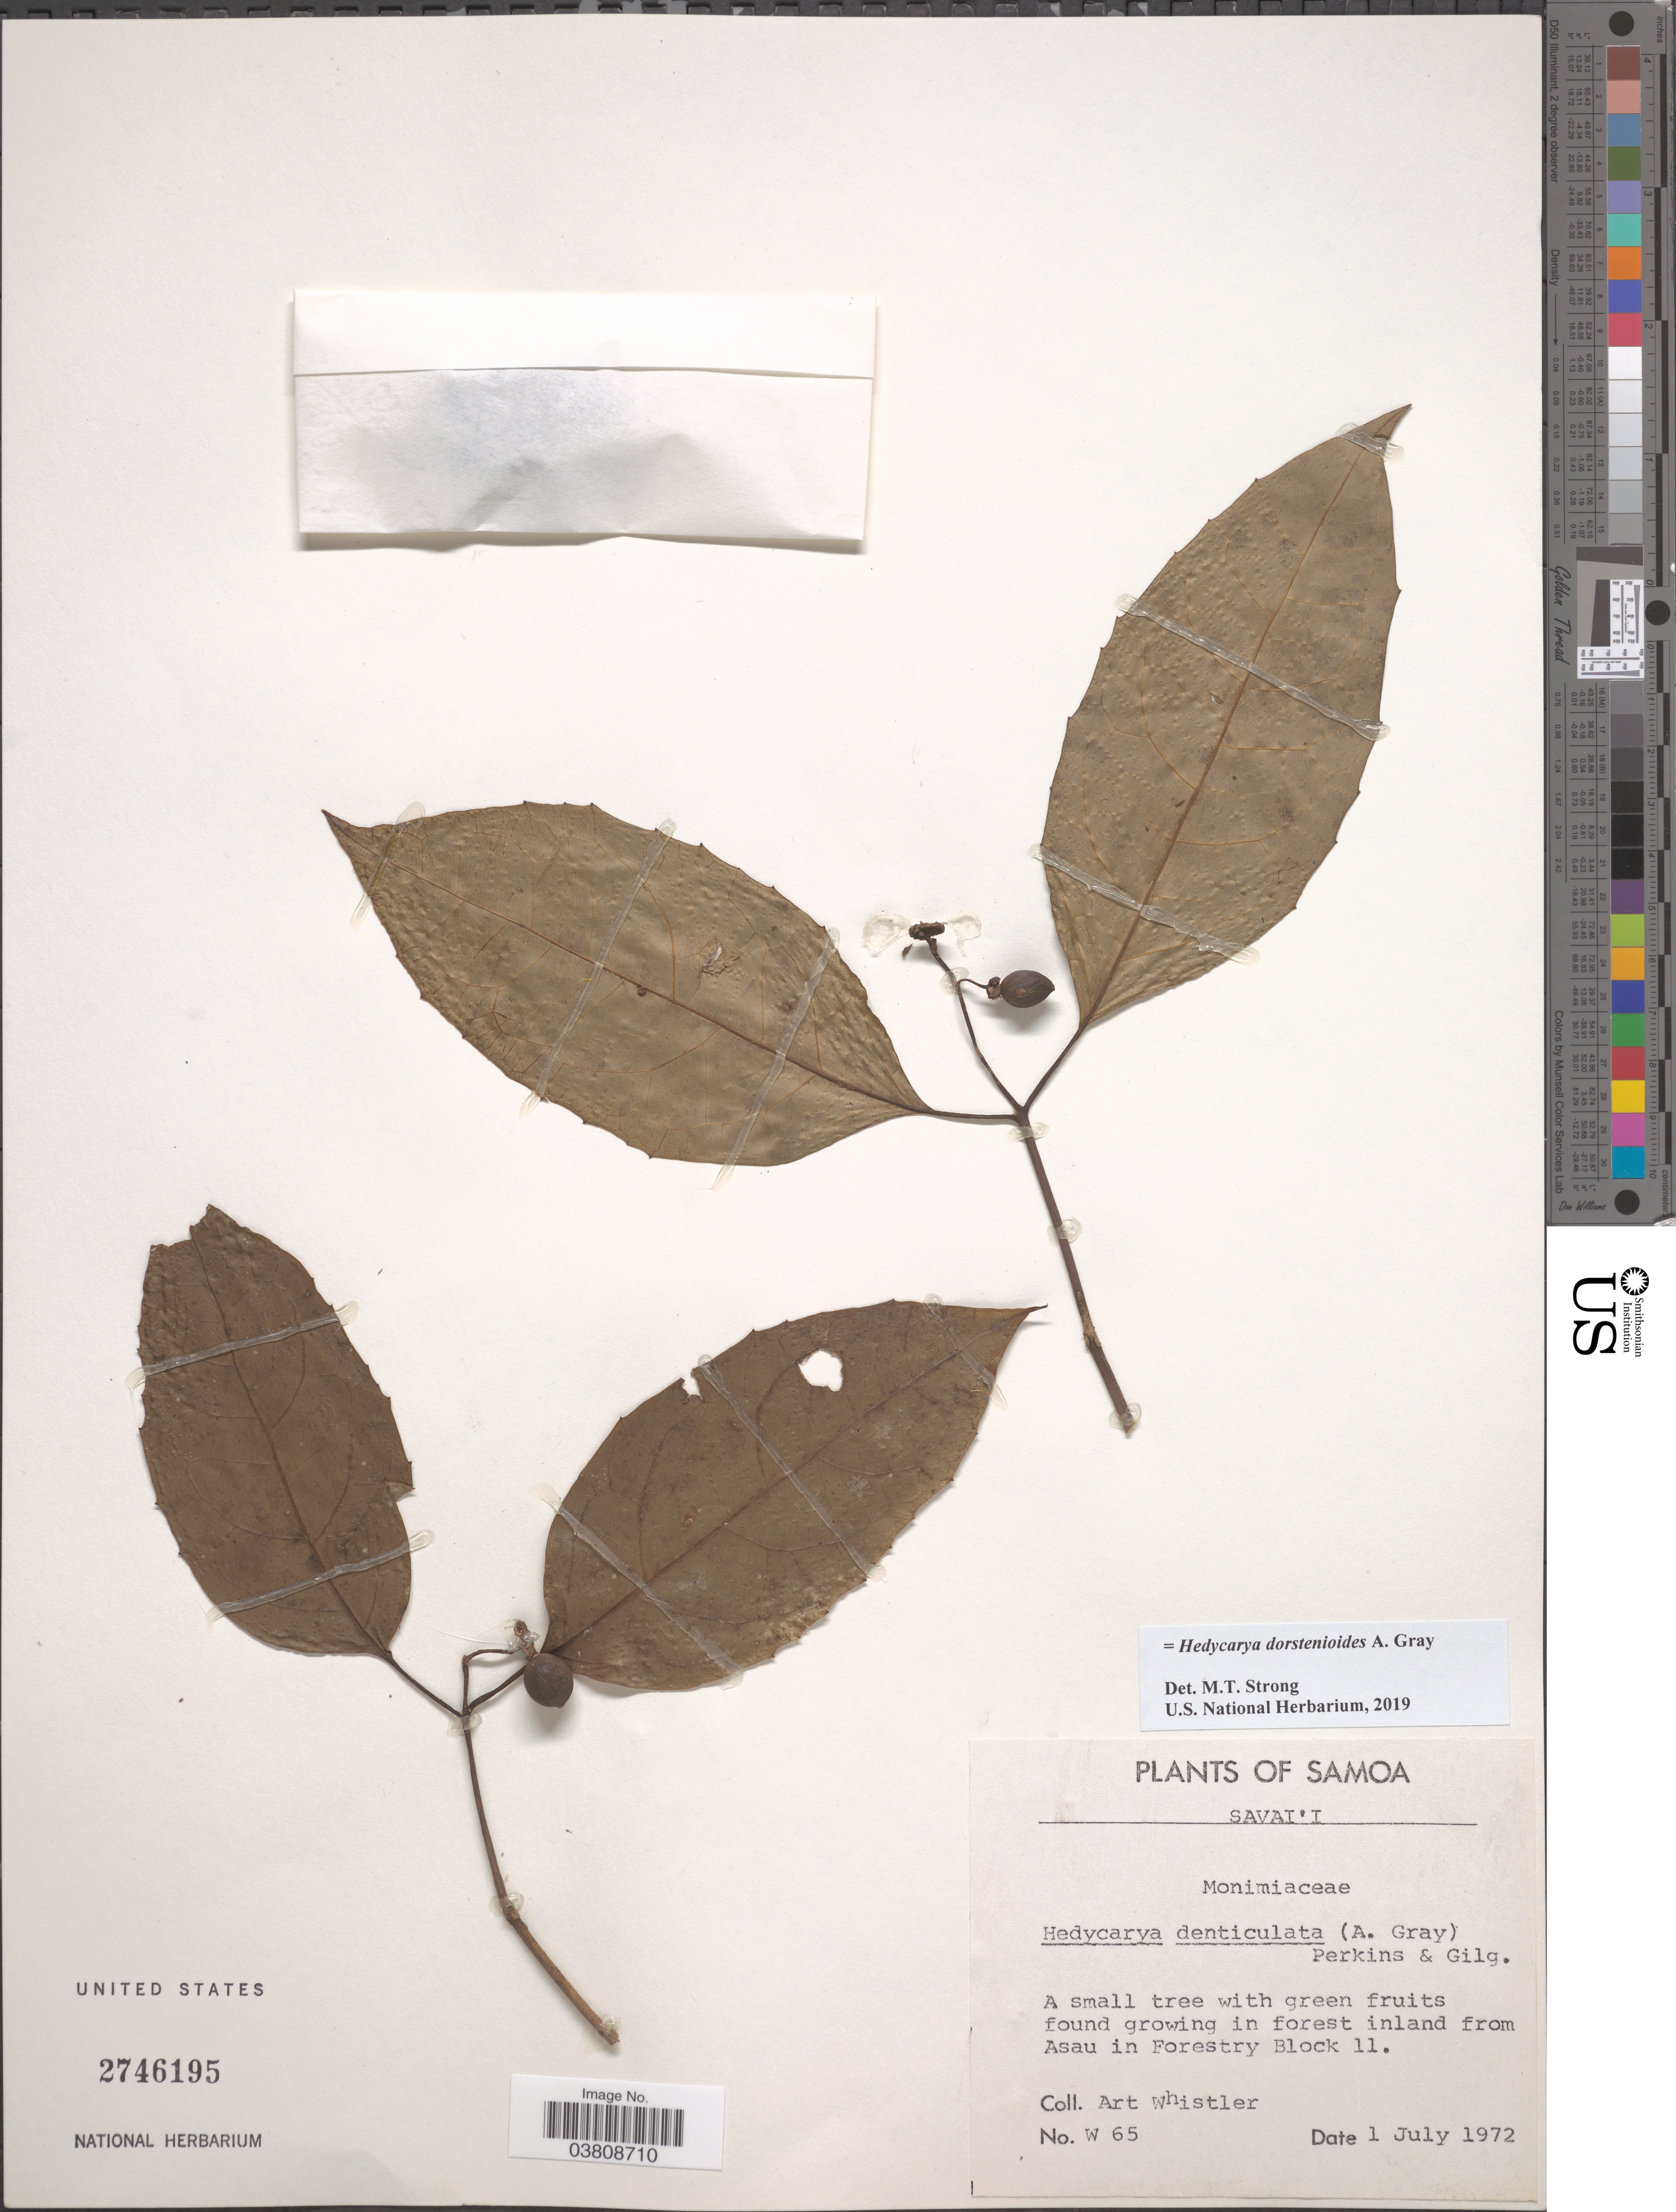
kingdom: Plantae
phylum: Tracheophyta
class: Magnoliopsida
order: Laurales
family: Monimiaceae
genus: Hedycarya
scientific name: Hedycarya dorstenioides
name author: A. Gray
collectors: A. Whistler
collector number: W65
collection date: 1972-07-01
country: Samoa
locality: Savai'i. Asau in Forestry Block 11.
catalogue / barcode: US 2746195